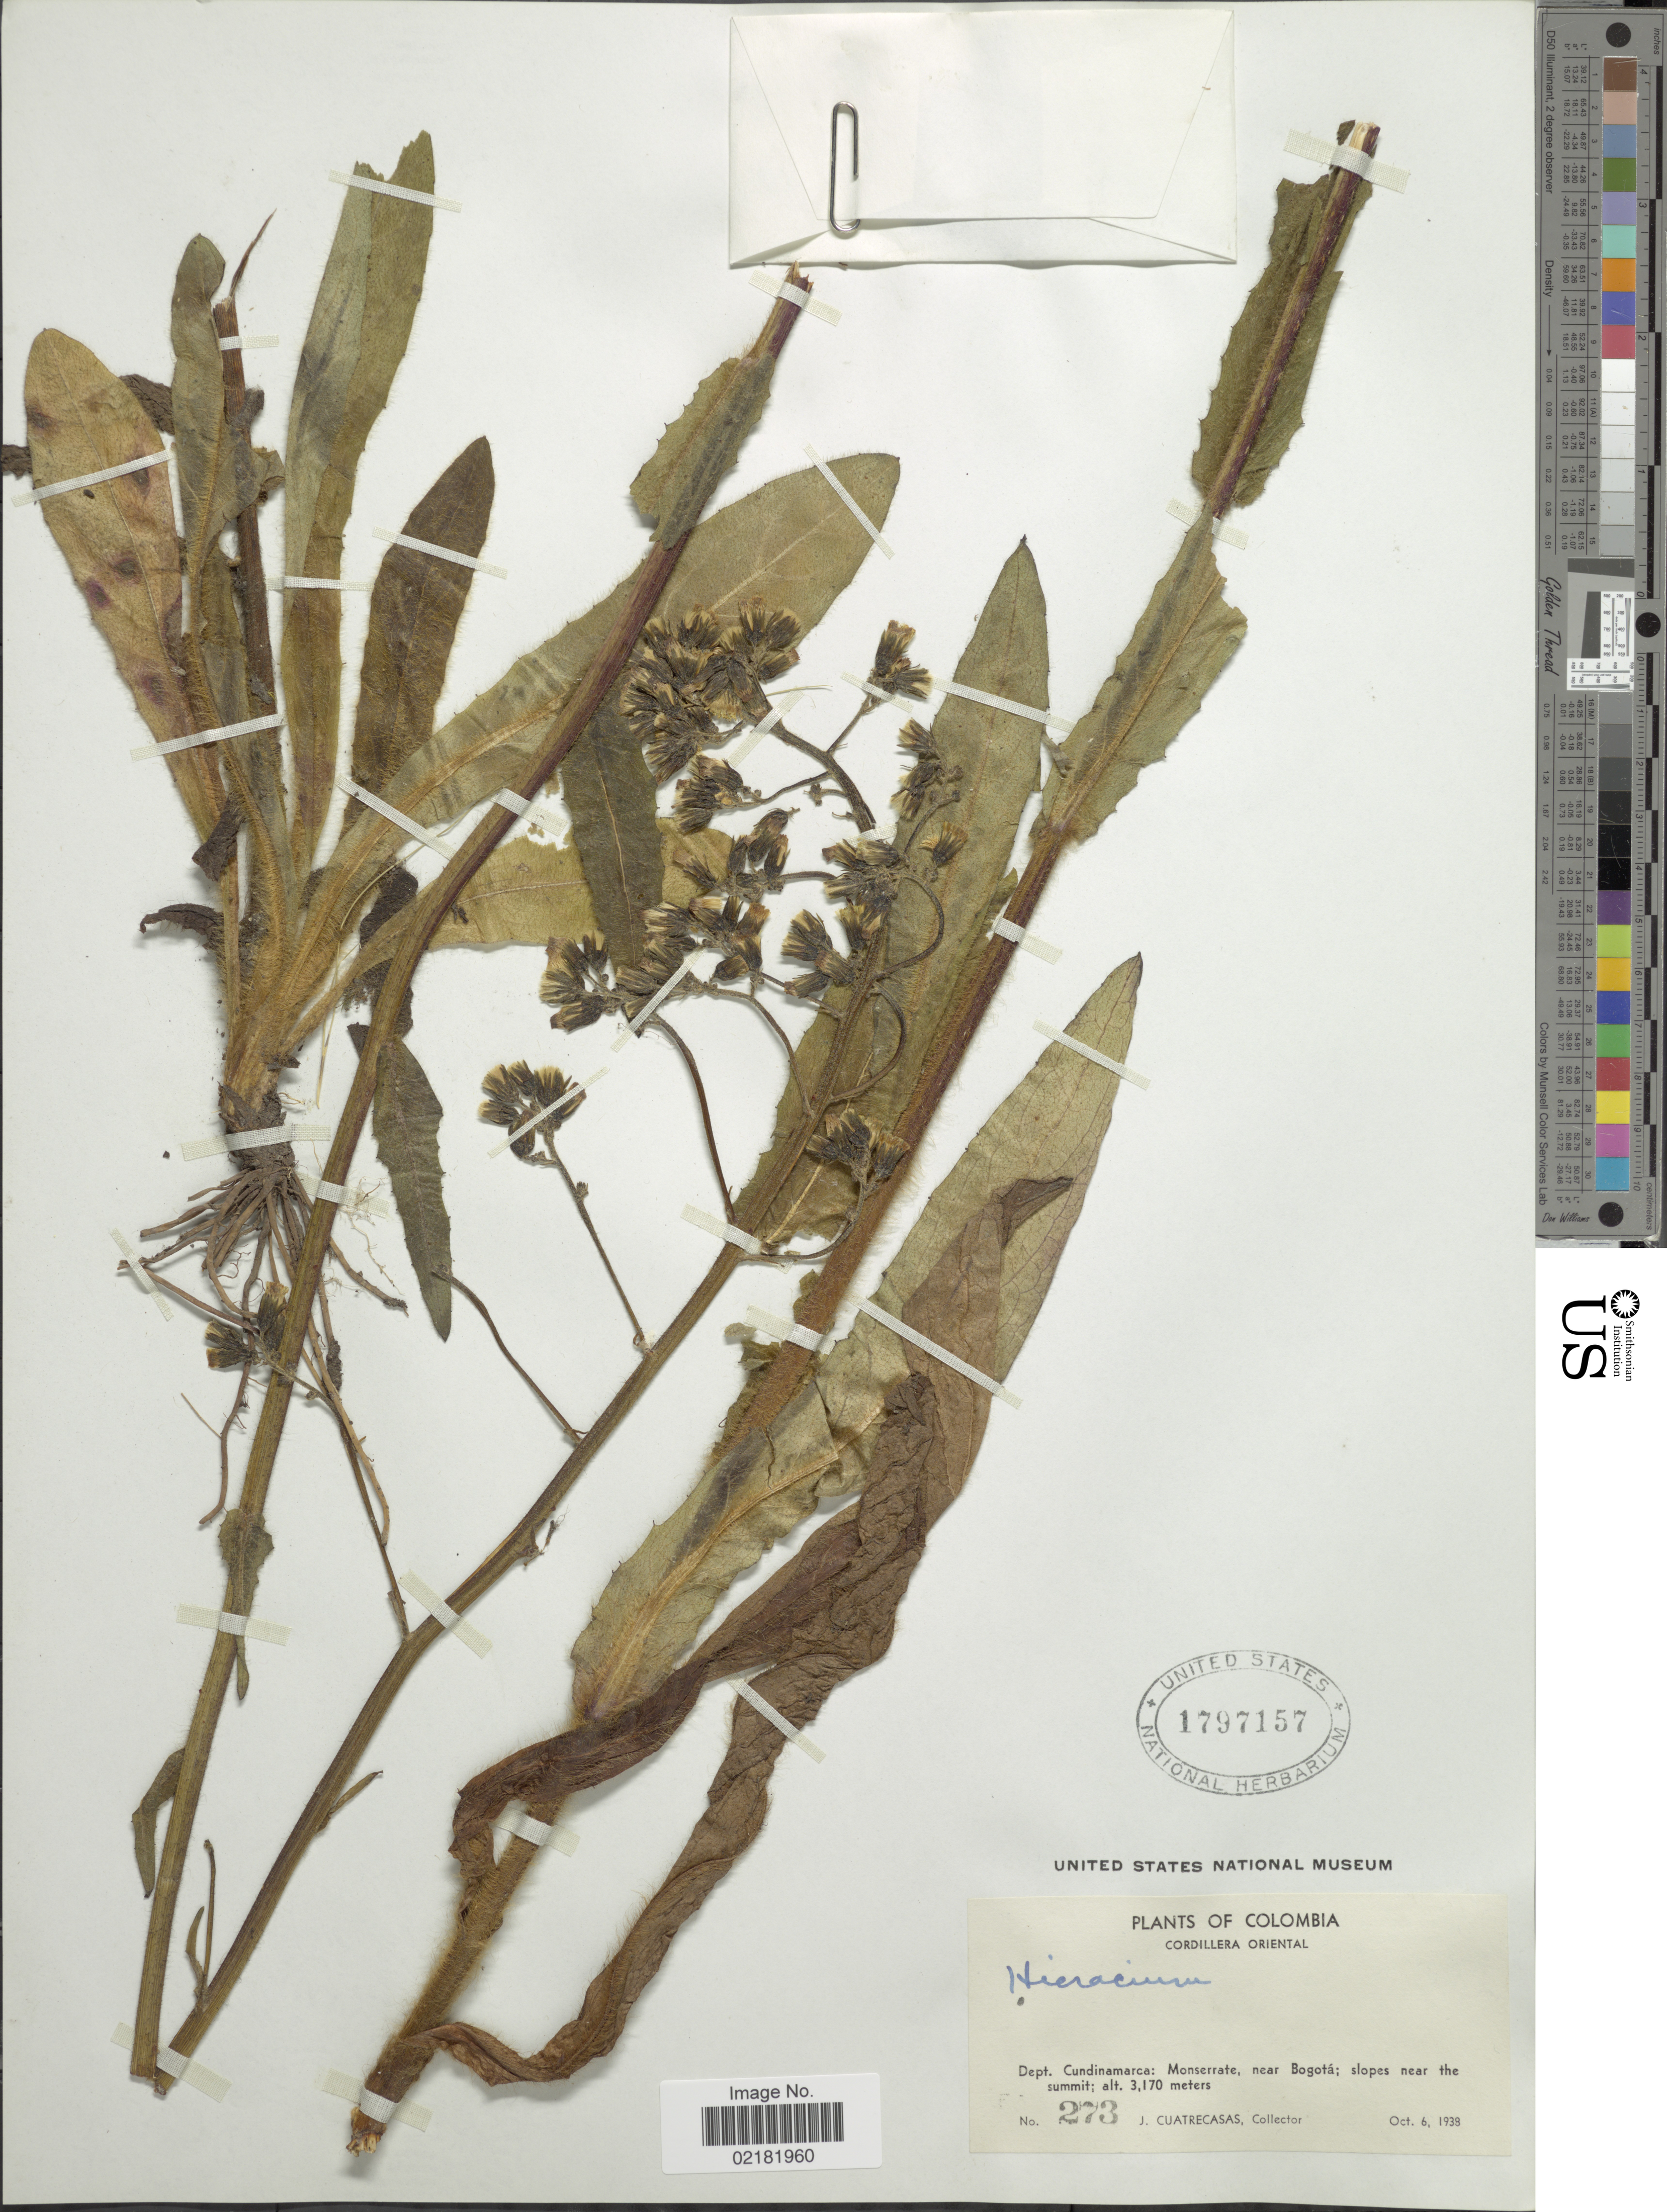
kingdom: Plantae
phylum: Tracheophyta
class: Magnoliopsida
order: Asterales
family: Asteraceae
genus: Hieracium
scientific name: Hieracium repandulare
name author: Druce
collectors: J. Cuatrecasas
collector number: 273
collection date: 1938-10-06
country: Colombia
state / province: Cundinamarca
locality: Monserrate, near Bogota; slopes near the summit, Cordillera Oriental.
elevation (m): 3170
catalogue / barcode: US 1797157